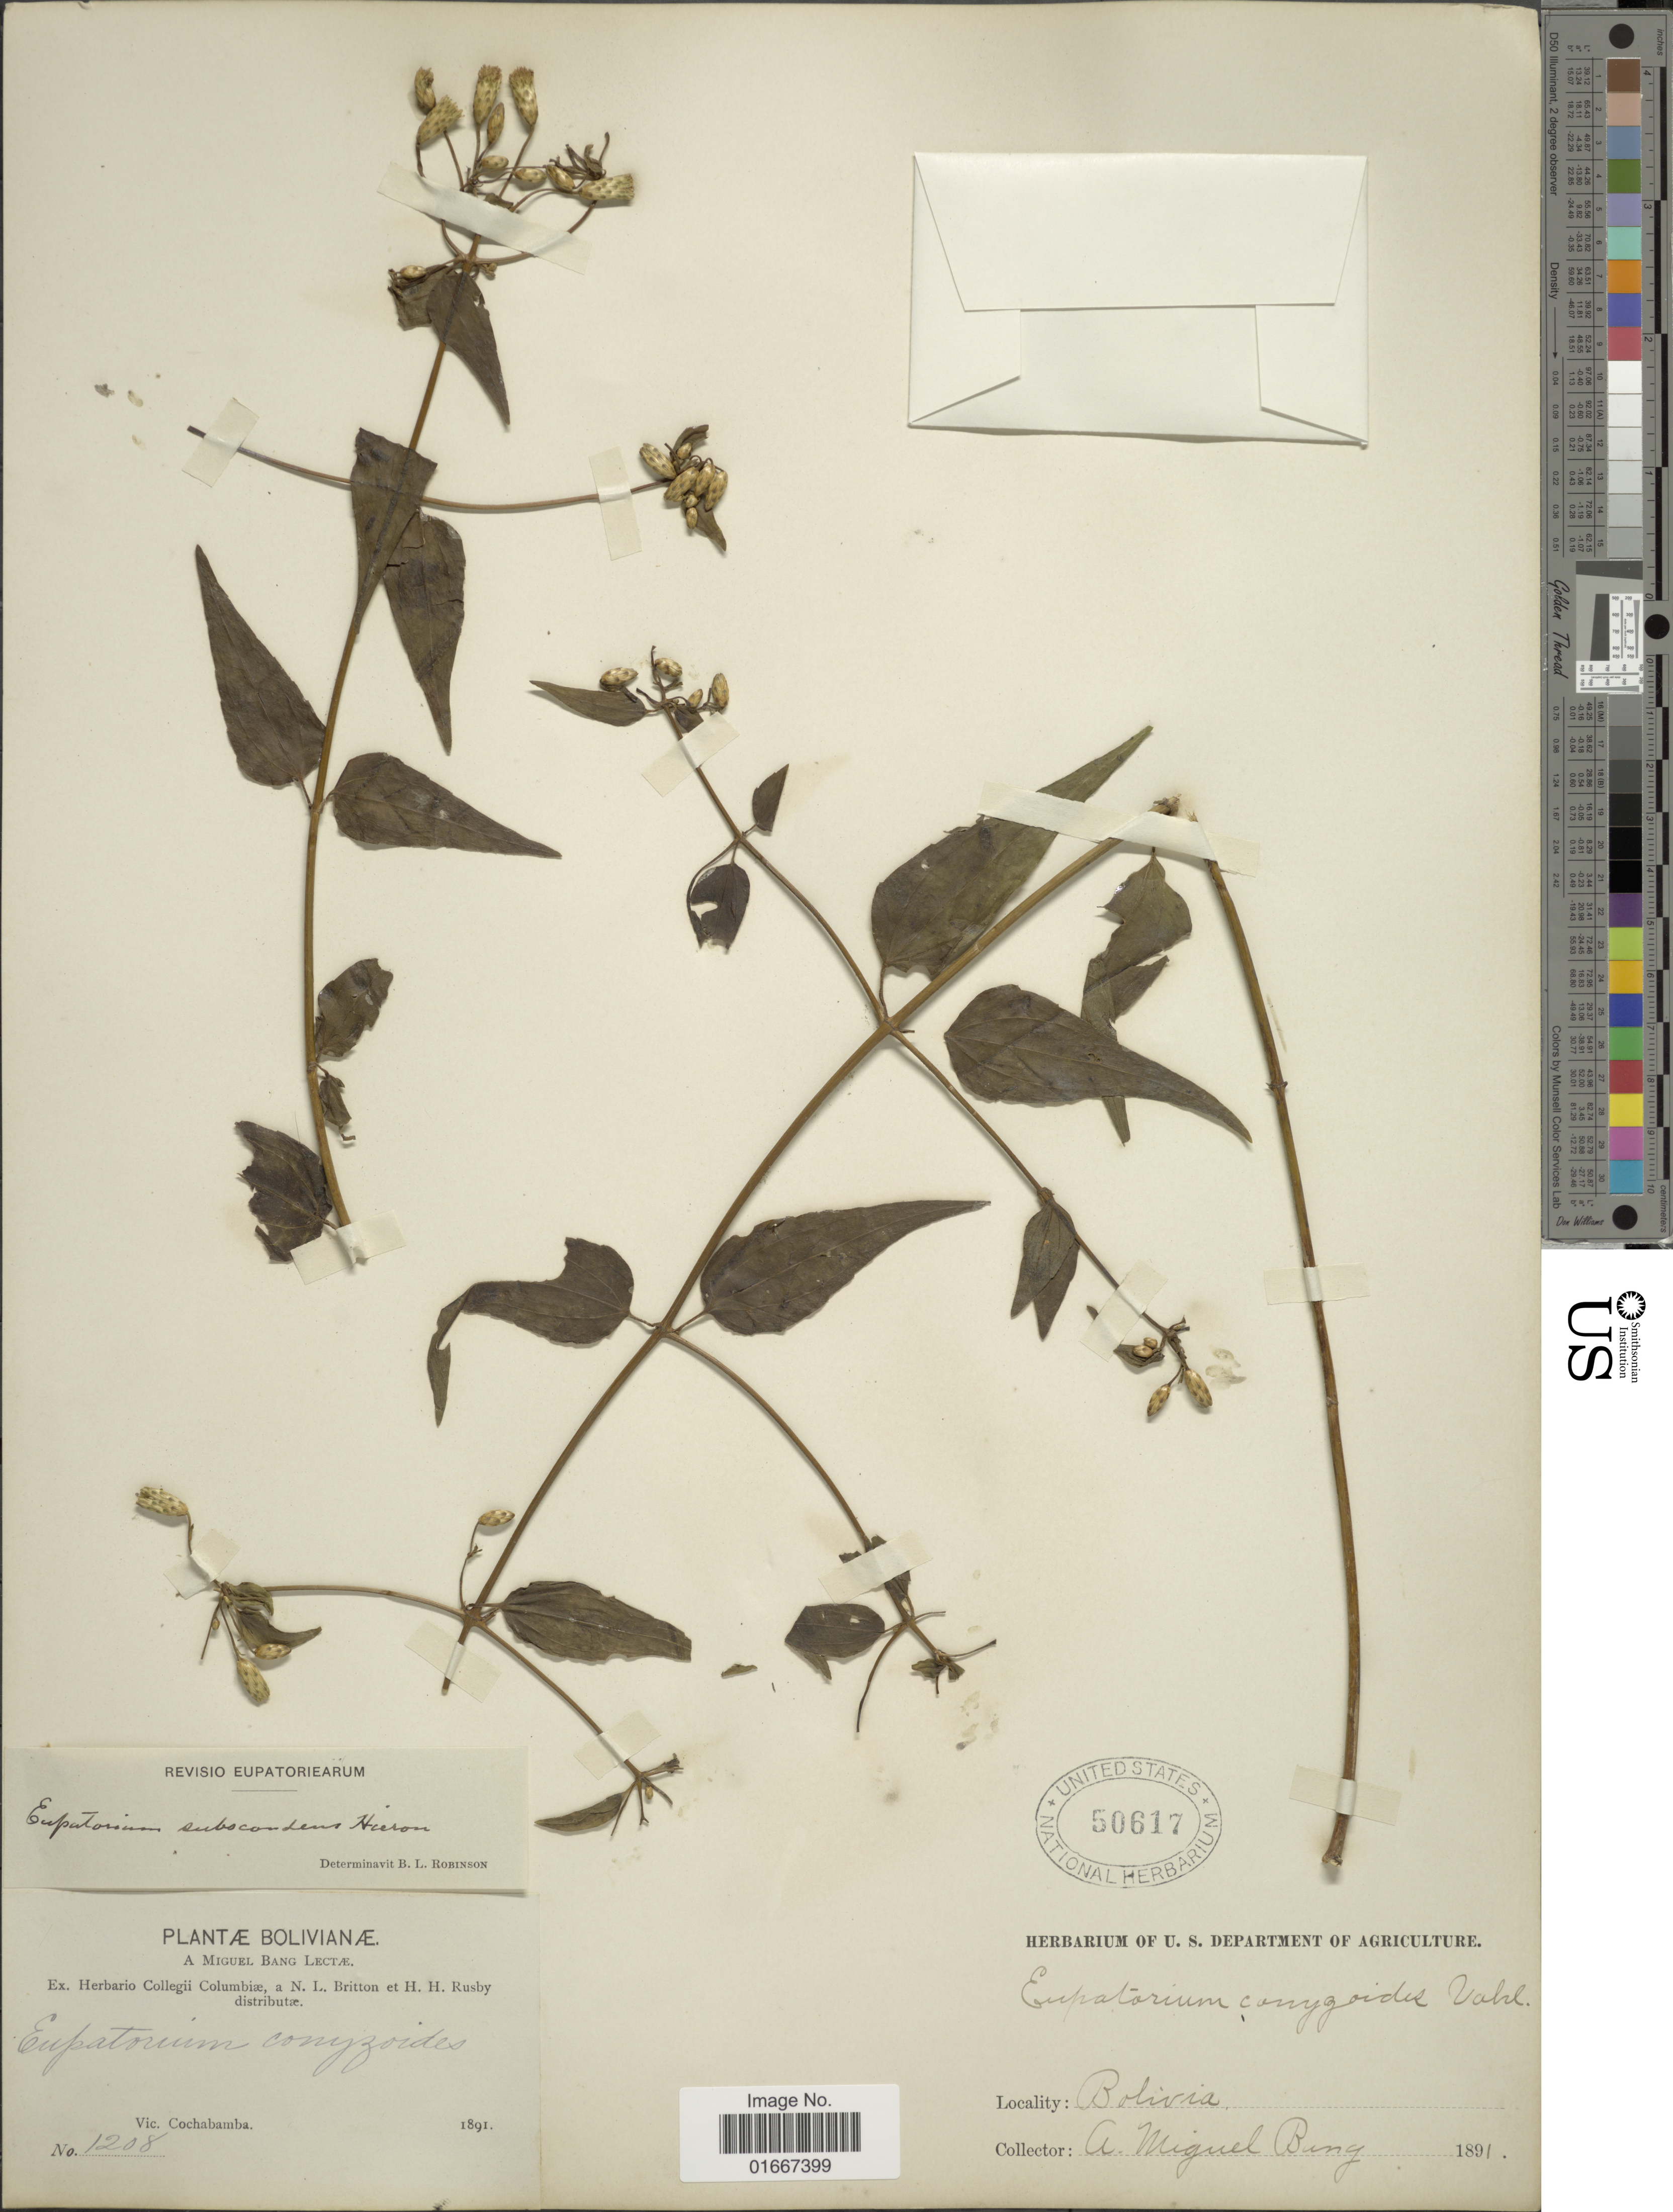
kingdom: Plantae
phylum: Tracheophyta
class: Magnoliopsida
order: Asterales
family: Asteraceae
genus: Chromolaena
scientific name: Chromolaena odorata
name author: (L.) R.M. King & H. Rob.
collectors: M. Bang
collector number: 1208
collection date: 1891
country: Bolivia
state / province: Cochabamba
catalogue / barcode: US 50617